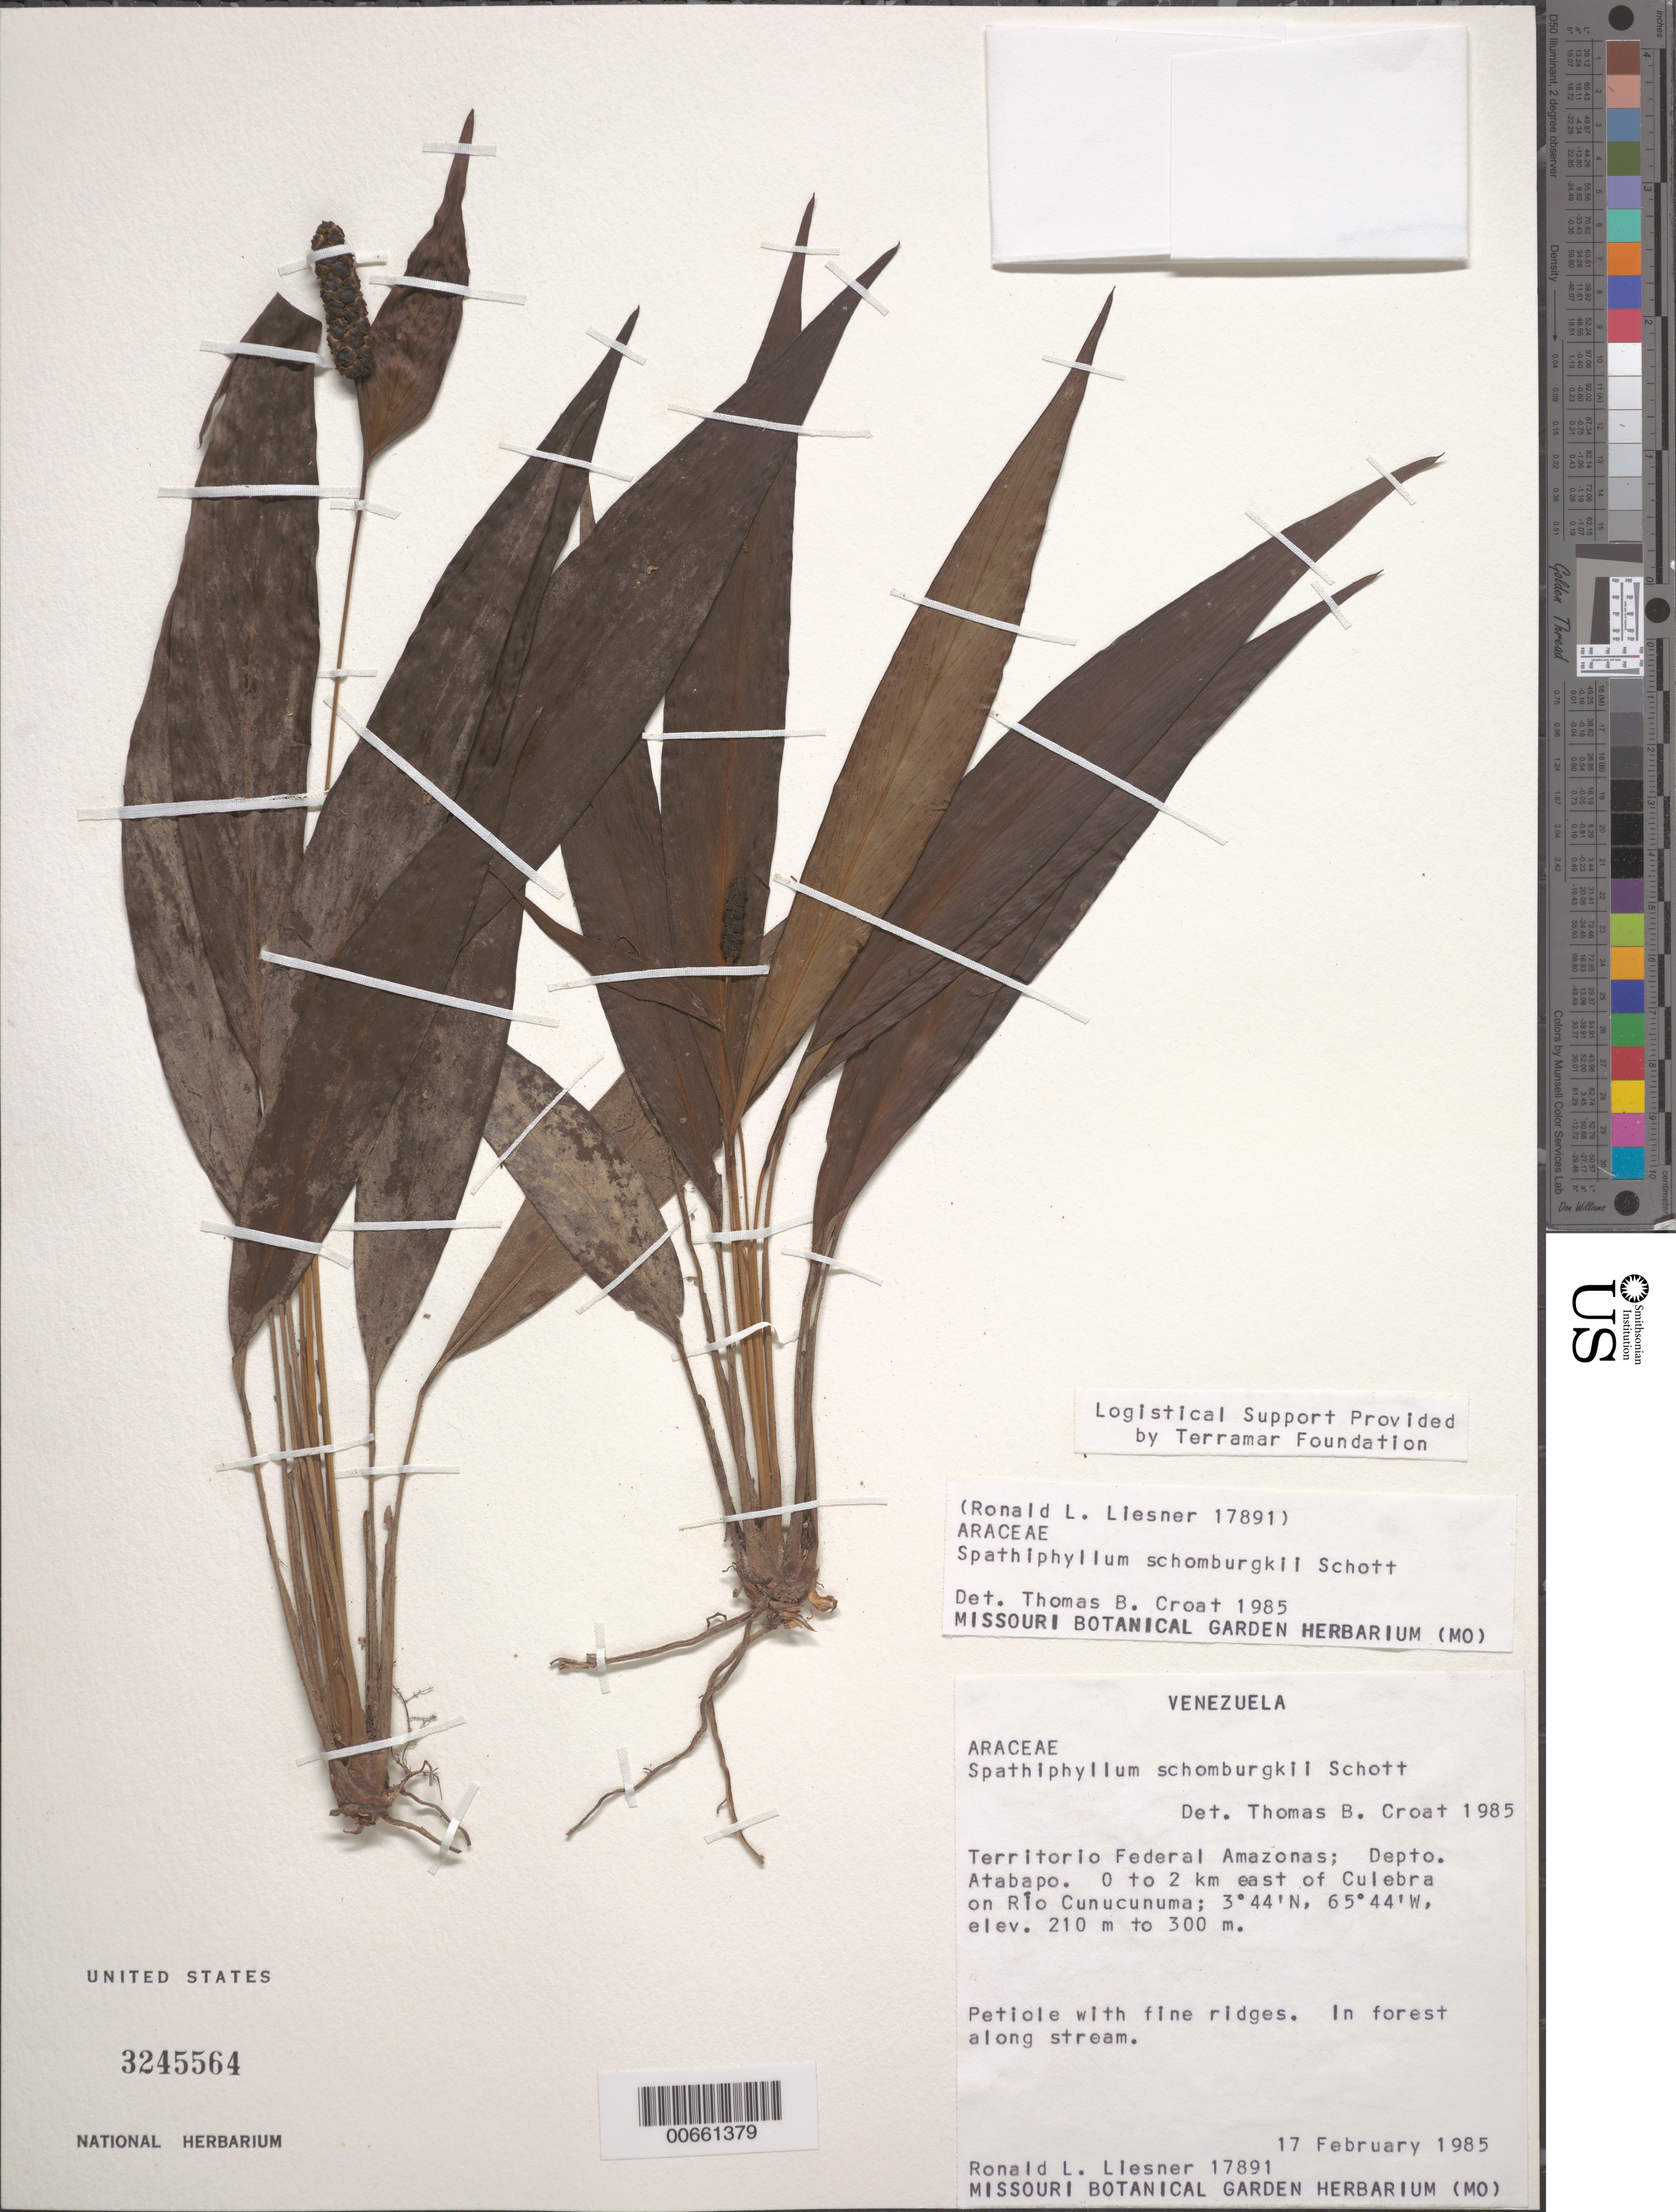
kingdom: Plantae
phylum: Tracheophyta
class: Liliopsida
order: Alismatales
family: Araceae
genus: Spathiphyllum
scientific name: Spathiphyllum schomburgkii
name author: Schott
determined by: Croat, Thomas B., Missouri Botanical Garden (MO)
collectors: R. L. Liesner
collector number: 17891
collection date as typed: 17-Feb-85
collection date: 1985-02-17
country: Venezuela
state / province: Amazonas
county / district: Atabapo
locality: Río Cunucunuma, 0 to 2 km east of Culebra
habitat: Forest along stream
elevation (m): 210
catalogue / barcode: US 3245564